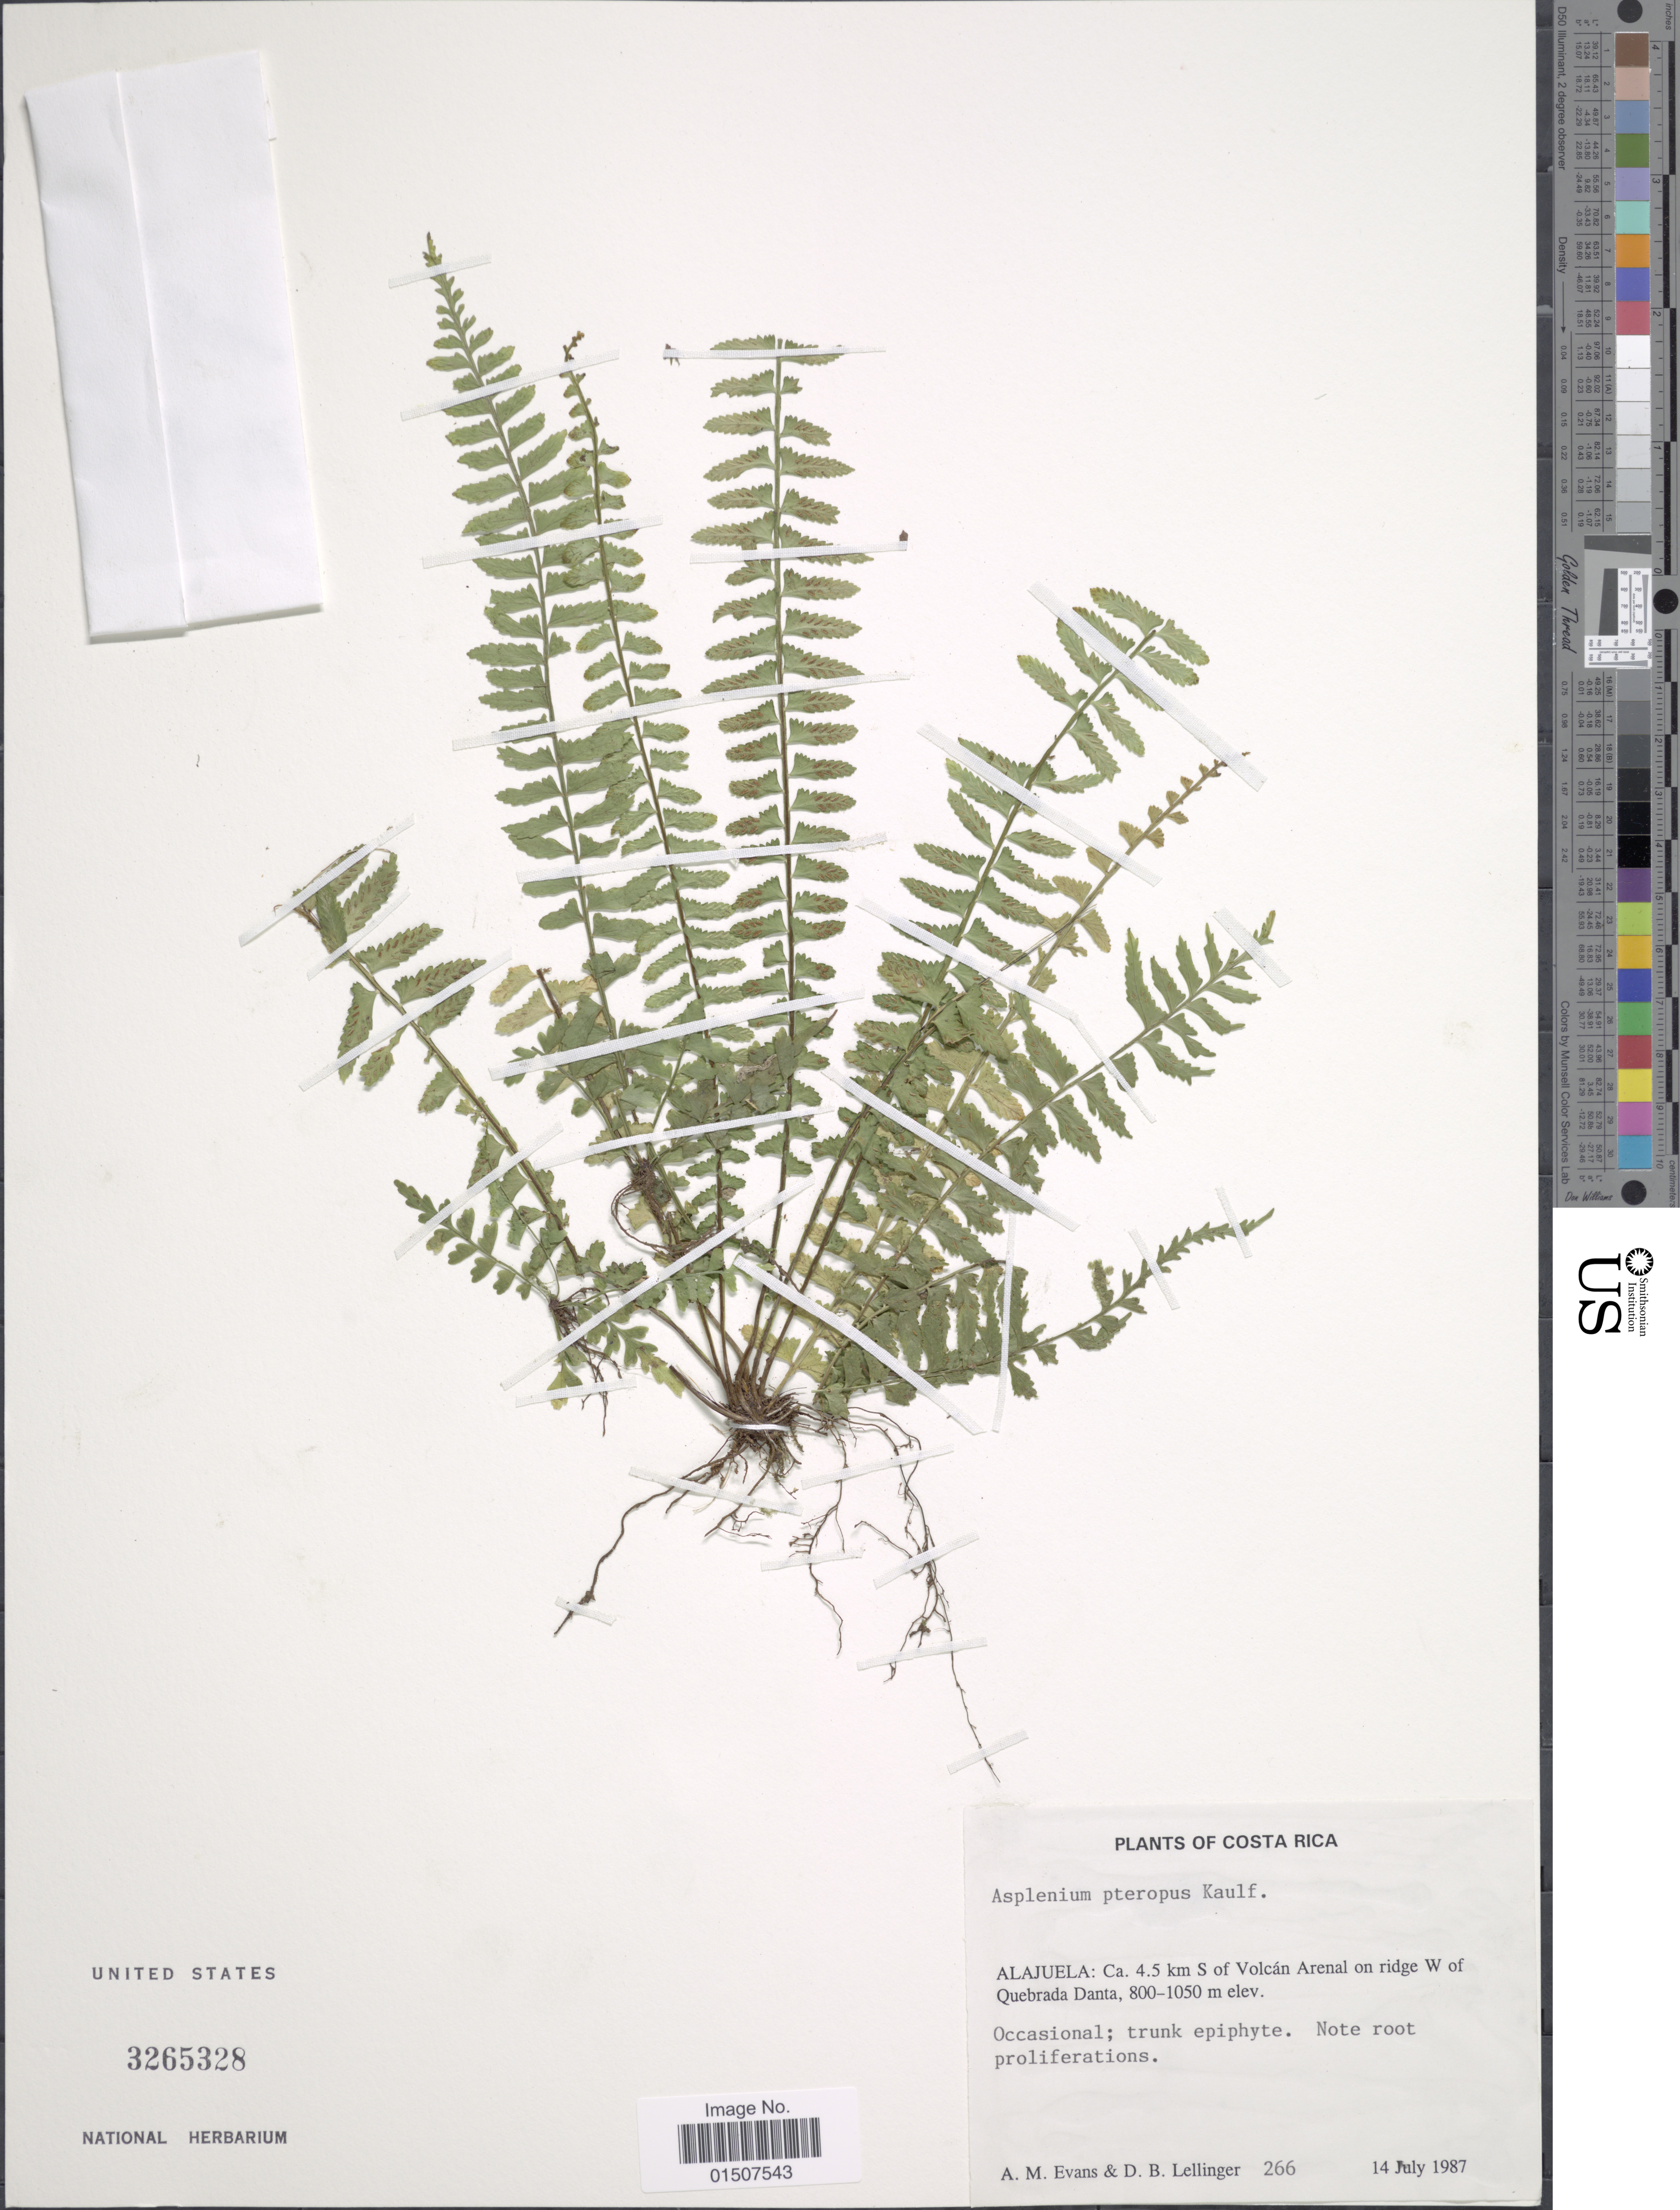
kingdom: Plantae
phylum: Tracheophyta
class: Polypodiopsida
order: Polypodiales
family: Aspleniaceae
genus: Asplenium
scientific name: Asplenium pteropus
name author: Kaulf.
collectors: A. M. Evans & D. B. Lellinger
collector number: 266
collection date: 1987-07-14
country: Costa Rica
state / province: Alajuela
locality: Alajuela: Ca. 4.5 km S of Volcan Arenal on ridge W of Quebrada Danta.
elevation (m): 800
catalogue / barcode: US 3265328